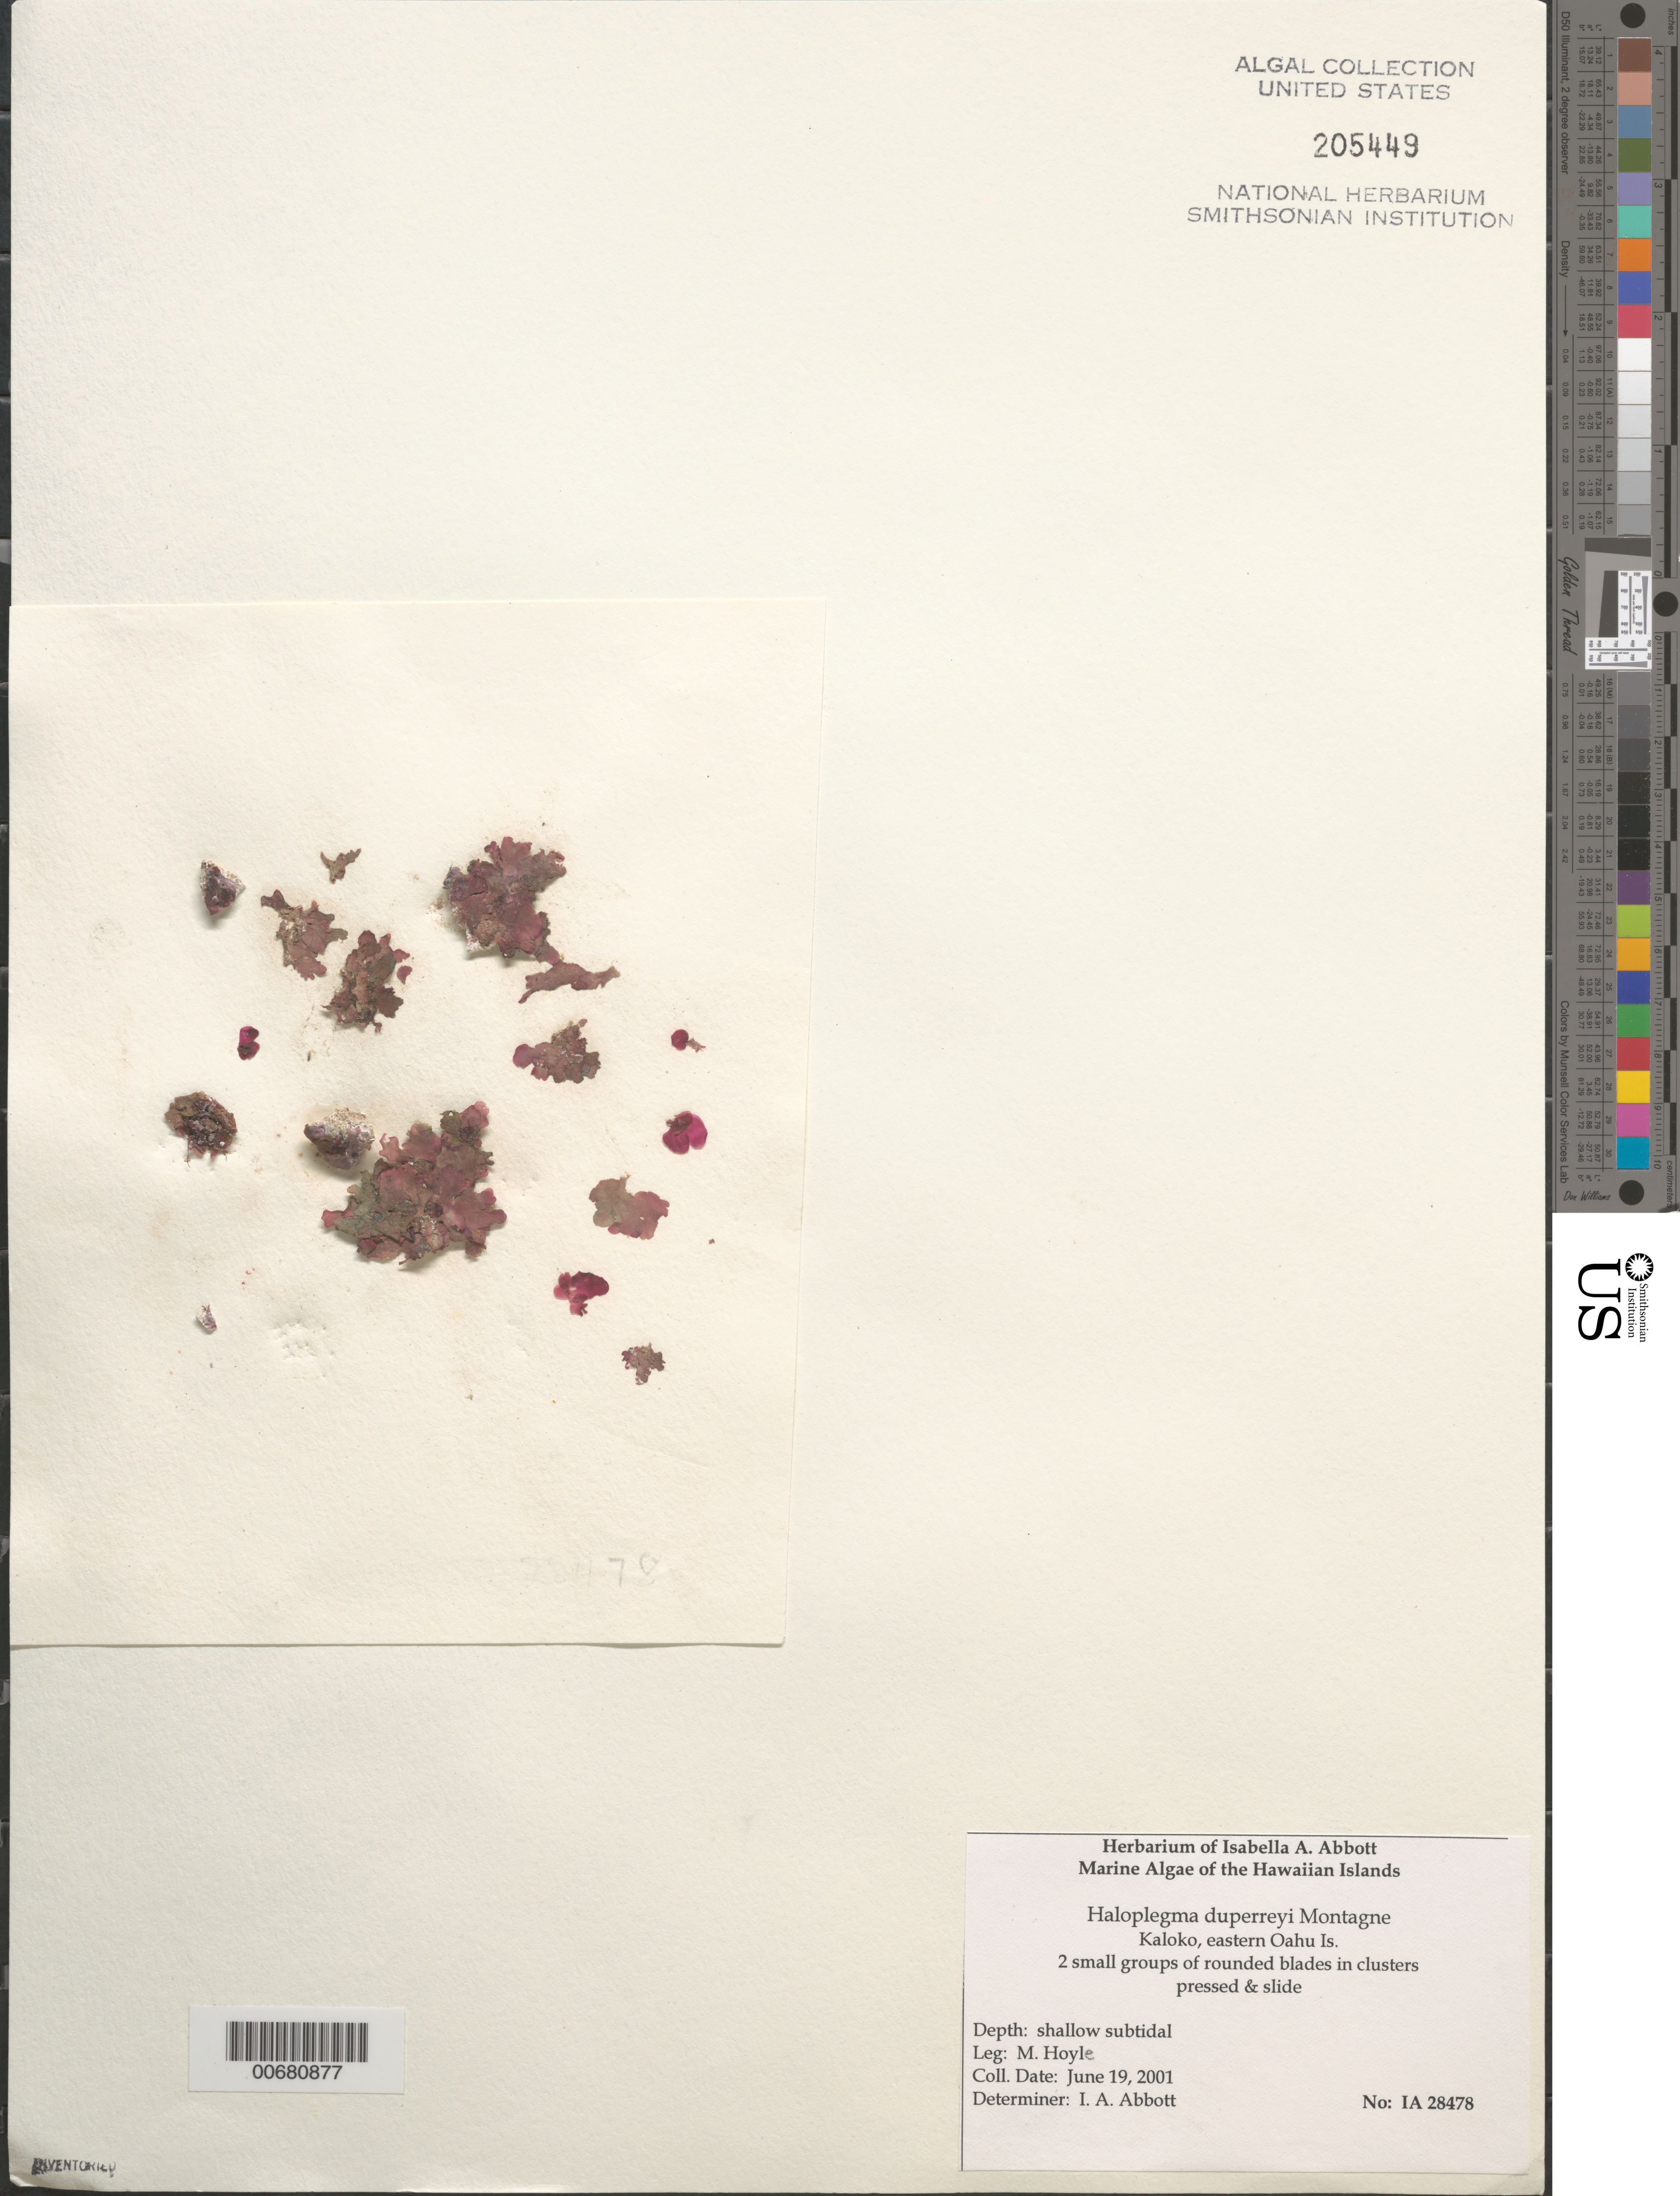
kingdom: Plantae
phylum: Rhodophyta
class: Florideophyceae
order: Ceramiales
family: Wrangeliaceae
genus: Haloplegma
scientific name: Haloplegma duperreyi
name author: Mont.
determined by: Abbott, Isabella A.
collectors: M. Hoyle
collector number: IAA 28478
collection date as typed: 19 Jun 2001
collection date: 2001-06-19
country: United States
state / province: Hawaii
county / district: Honolulu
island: Oahu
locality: Koloko, eastern part of island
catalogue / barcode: US 205449